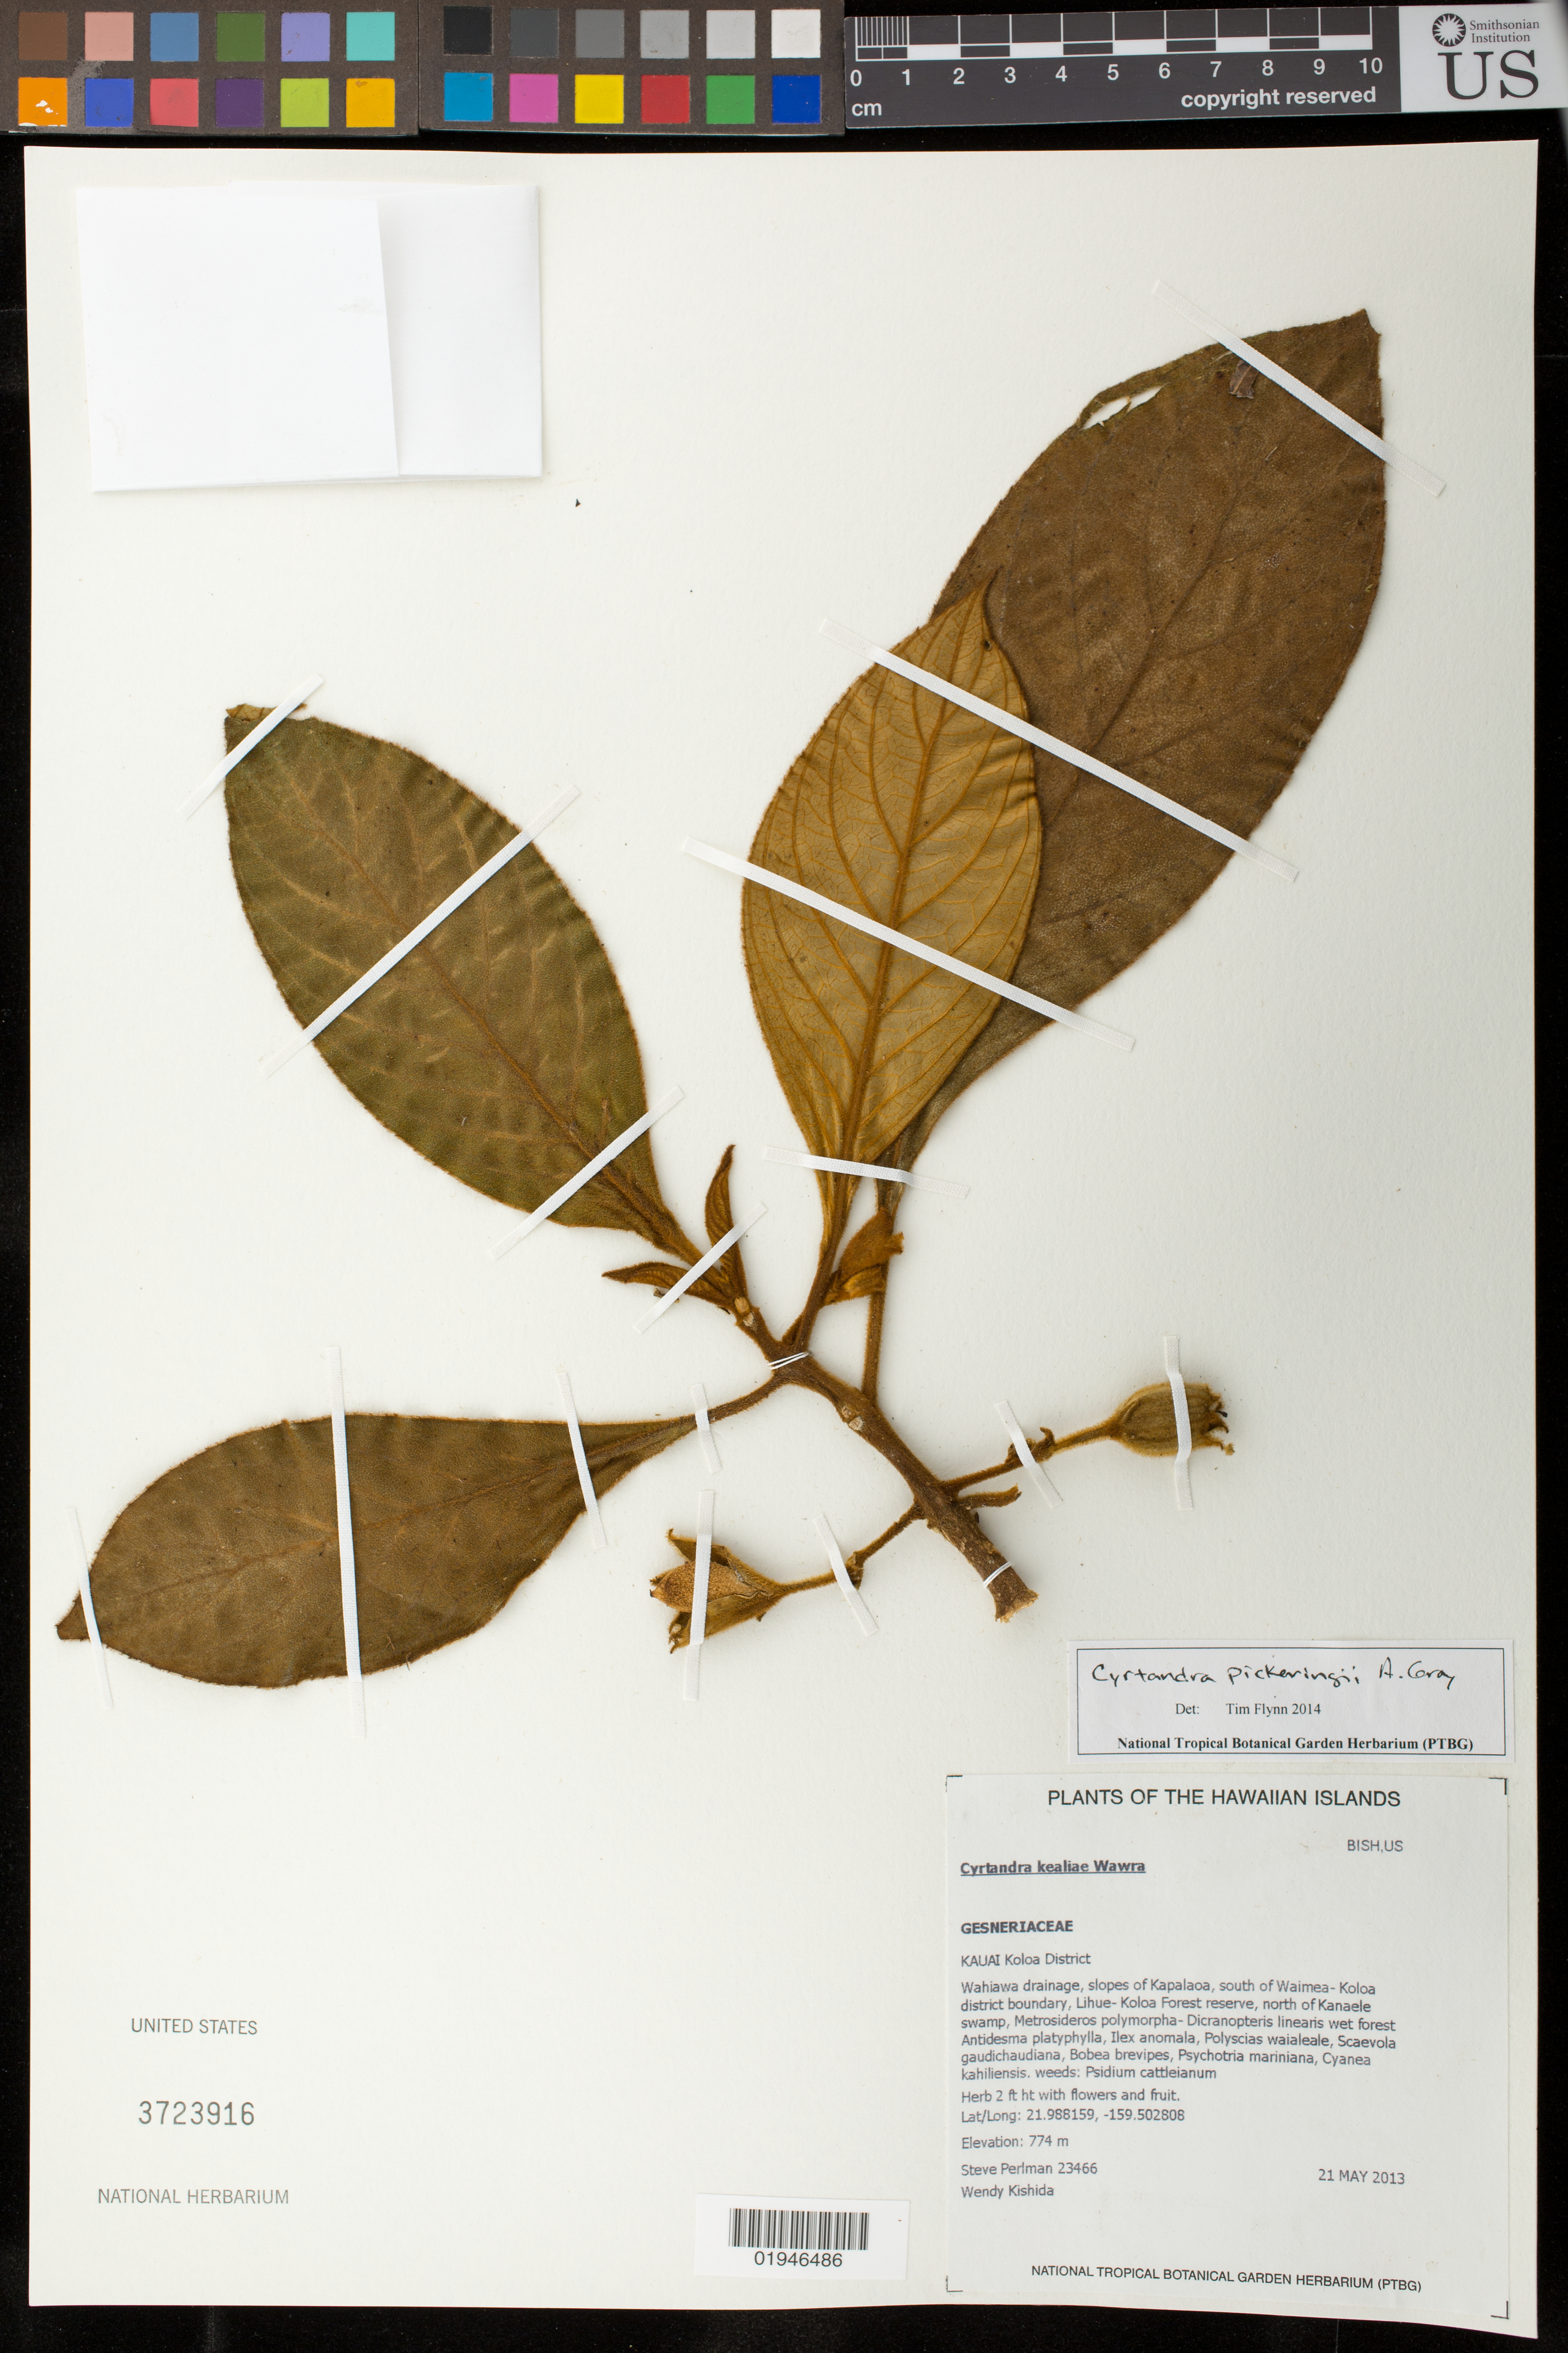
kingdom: Plantae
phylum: Tracheophyta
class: Magnoliopsida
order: Lamiales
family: Gesneriaceae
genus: Cyrtandra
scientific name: Cyrtandra pickeringii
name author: A. Gray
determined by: Flynn, T. W.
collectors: S. P. Perlman & W. Kishida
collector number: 23466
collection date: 2013-05-21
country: United States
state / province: Hawaii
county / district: Kauai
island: Kaua'i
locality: Koloa District, Wahiawa drainage, slopes of Kapalaoa, south of Waimea-Koloa district boundary, Lihue-Koloa Forest reserve, north of Kanaele swamp.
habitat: Wet forest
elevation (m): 774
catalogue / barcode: US 3723916